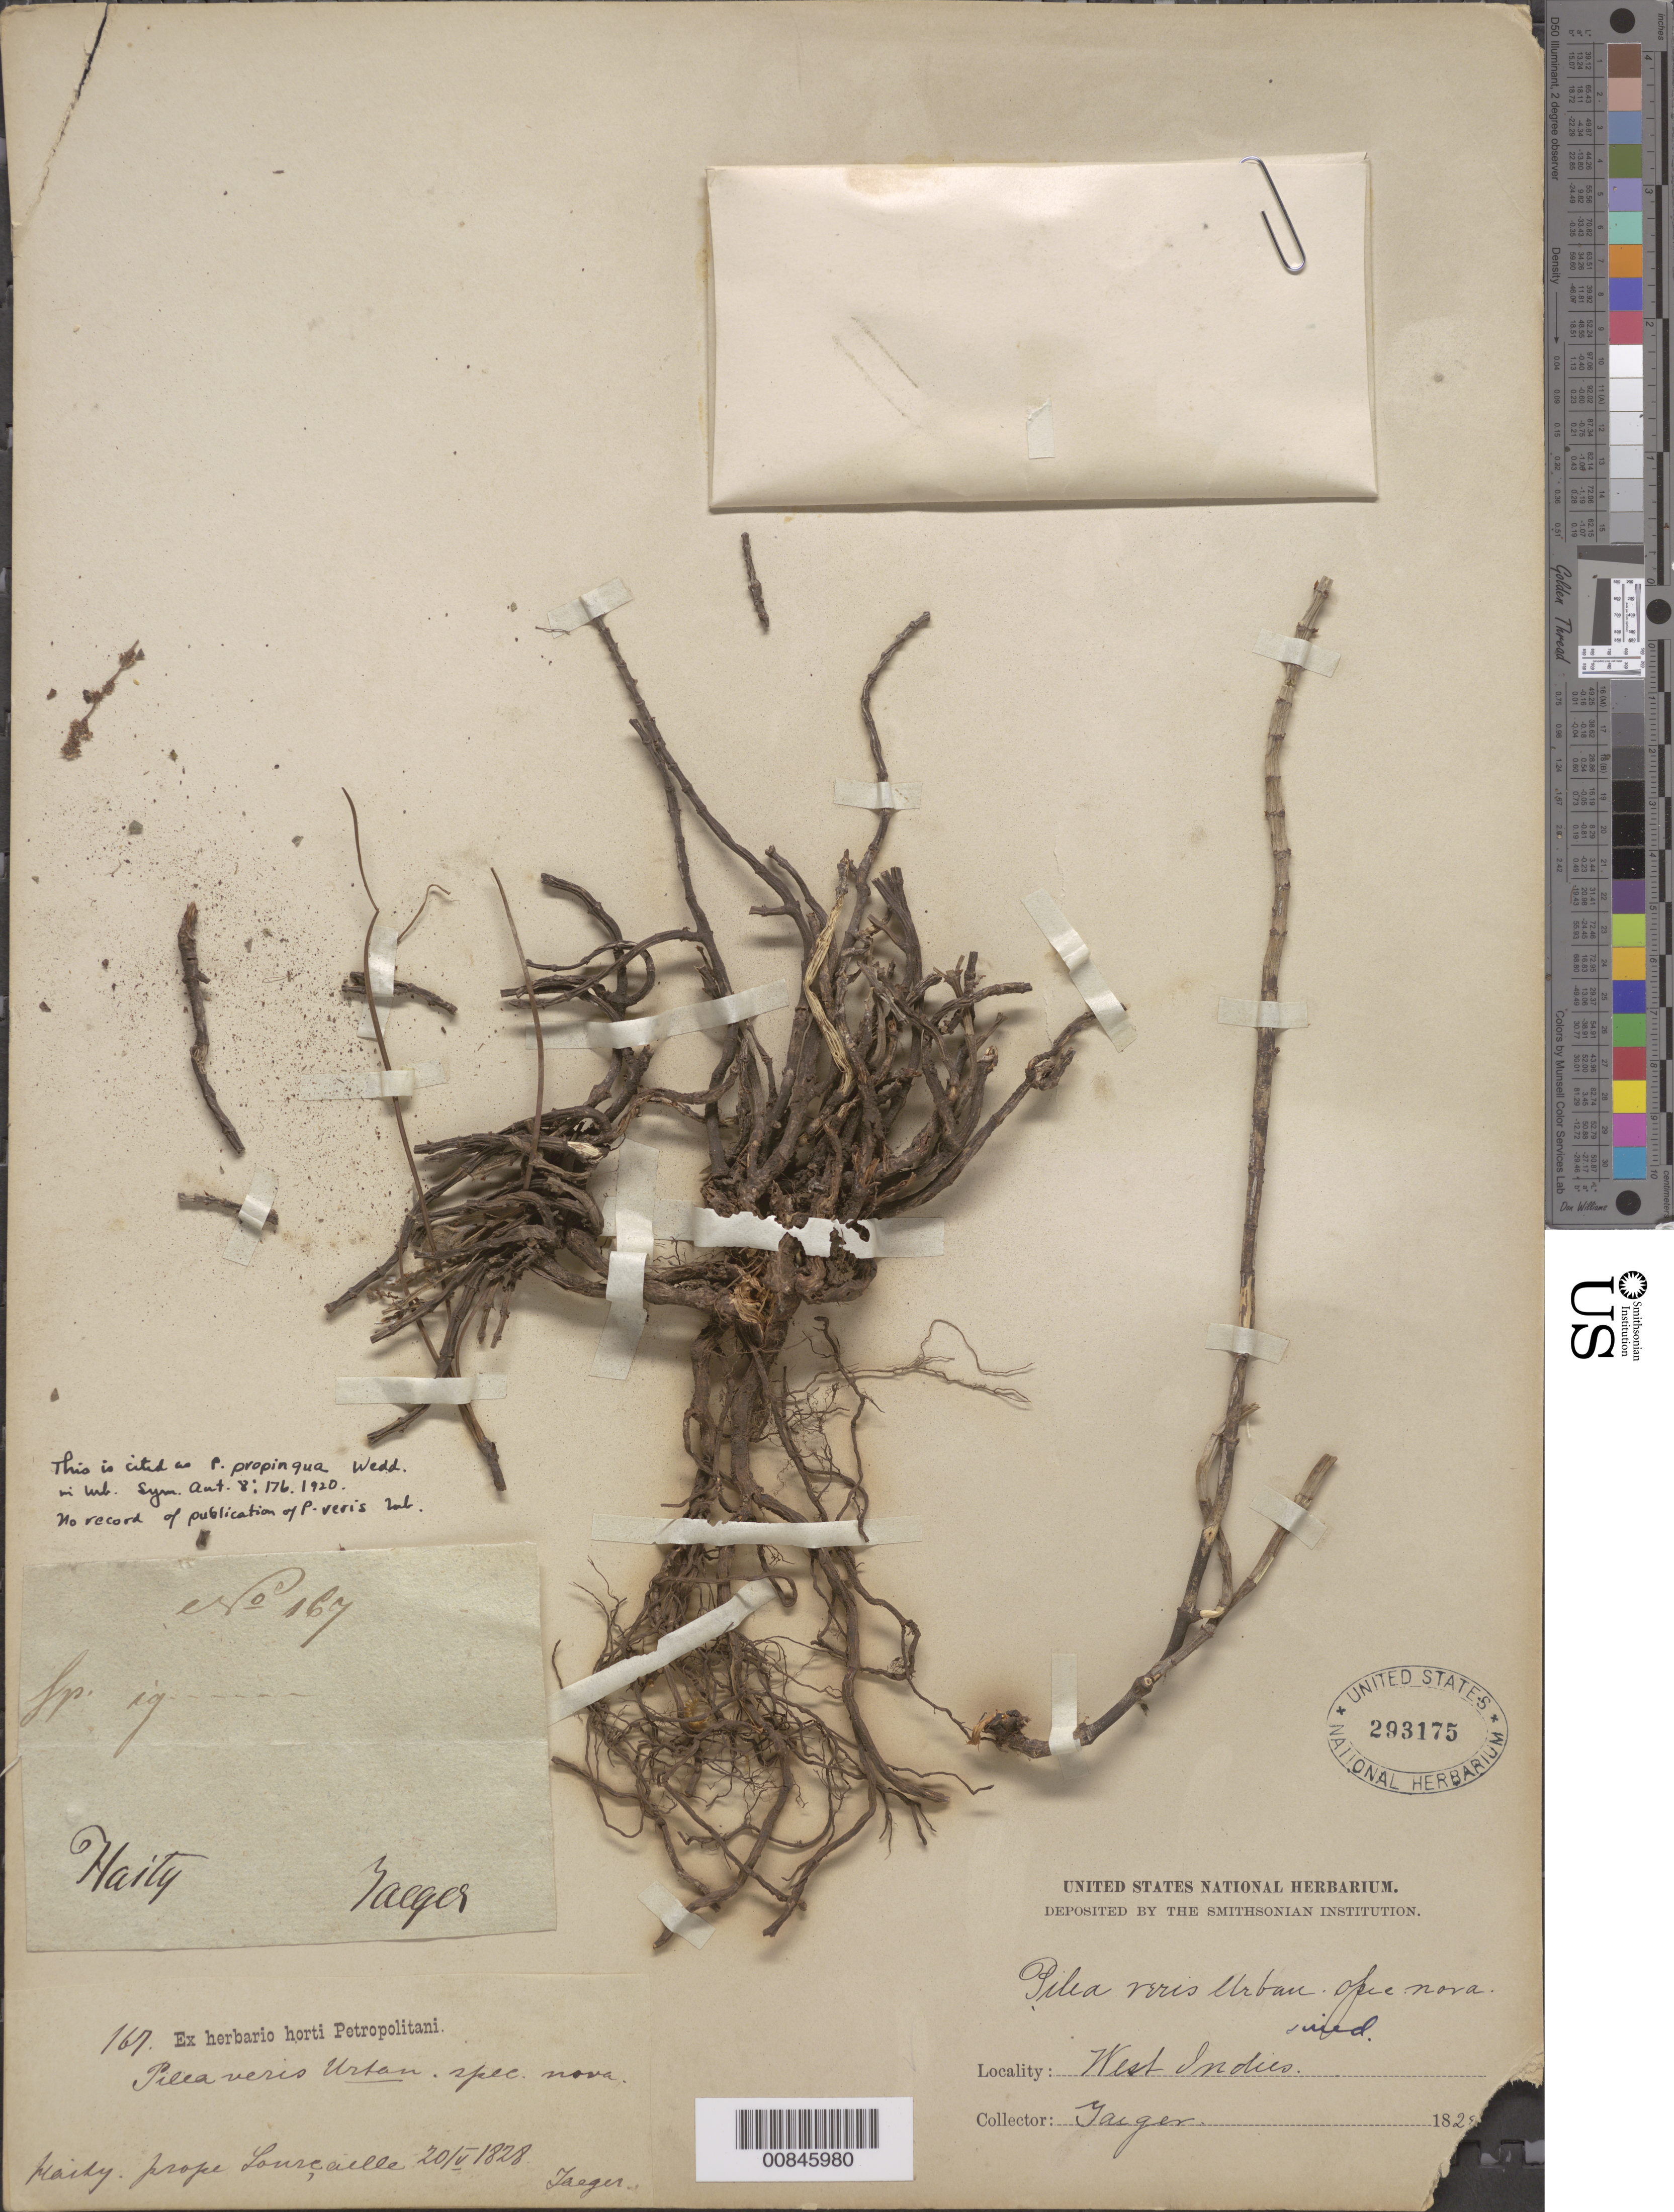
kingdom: Plantae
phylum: Tracheophyta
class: Magnoliopsida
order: Rosales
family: Urticaceae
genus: Pilea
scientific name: Pilea propinqua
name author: Wedd.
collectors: -. Jaeger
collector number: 167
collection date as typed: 20 May 1828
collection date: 1828-05-20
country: Haiti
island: Hispaniola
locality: Prope Lourçaille.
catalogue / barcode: US 293175